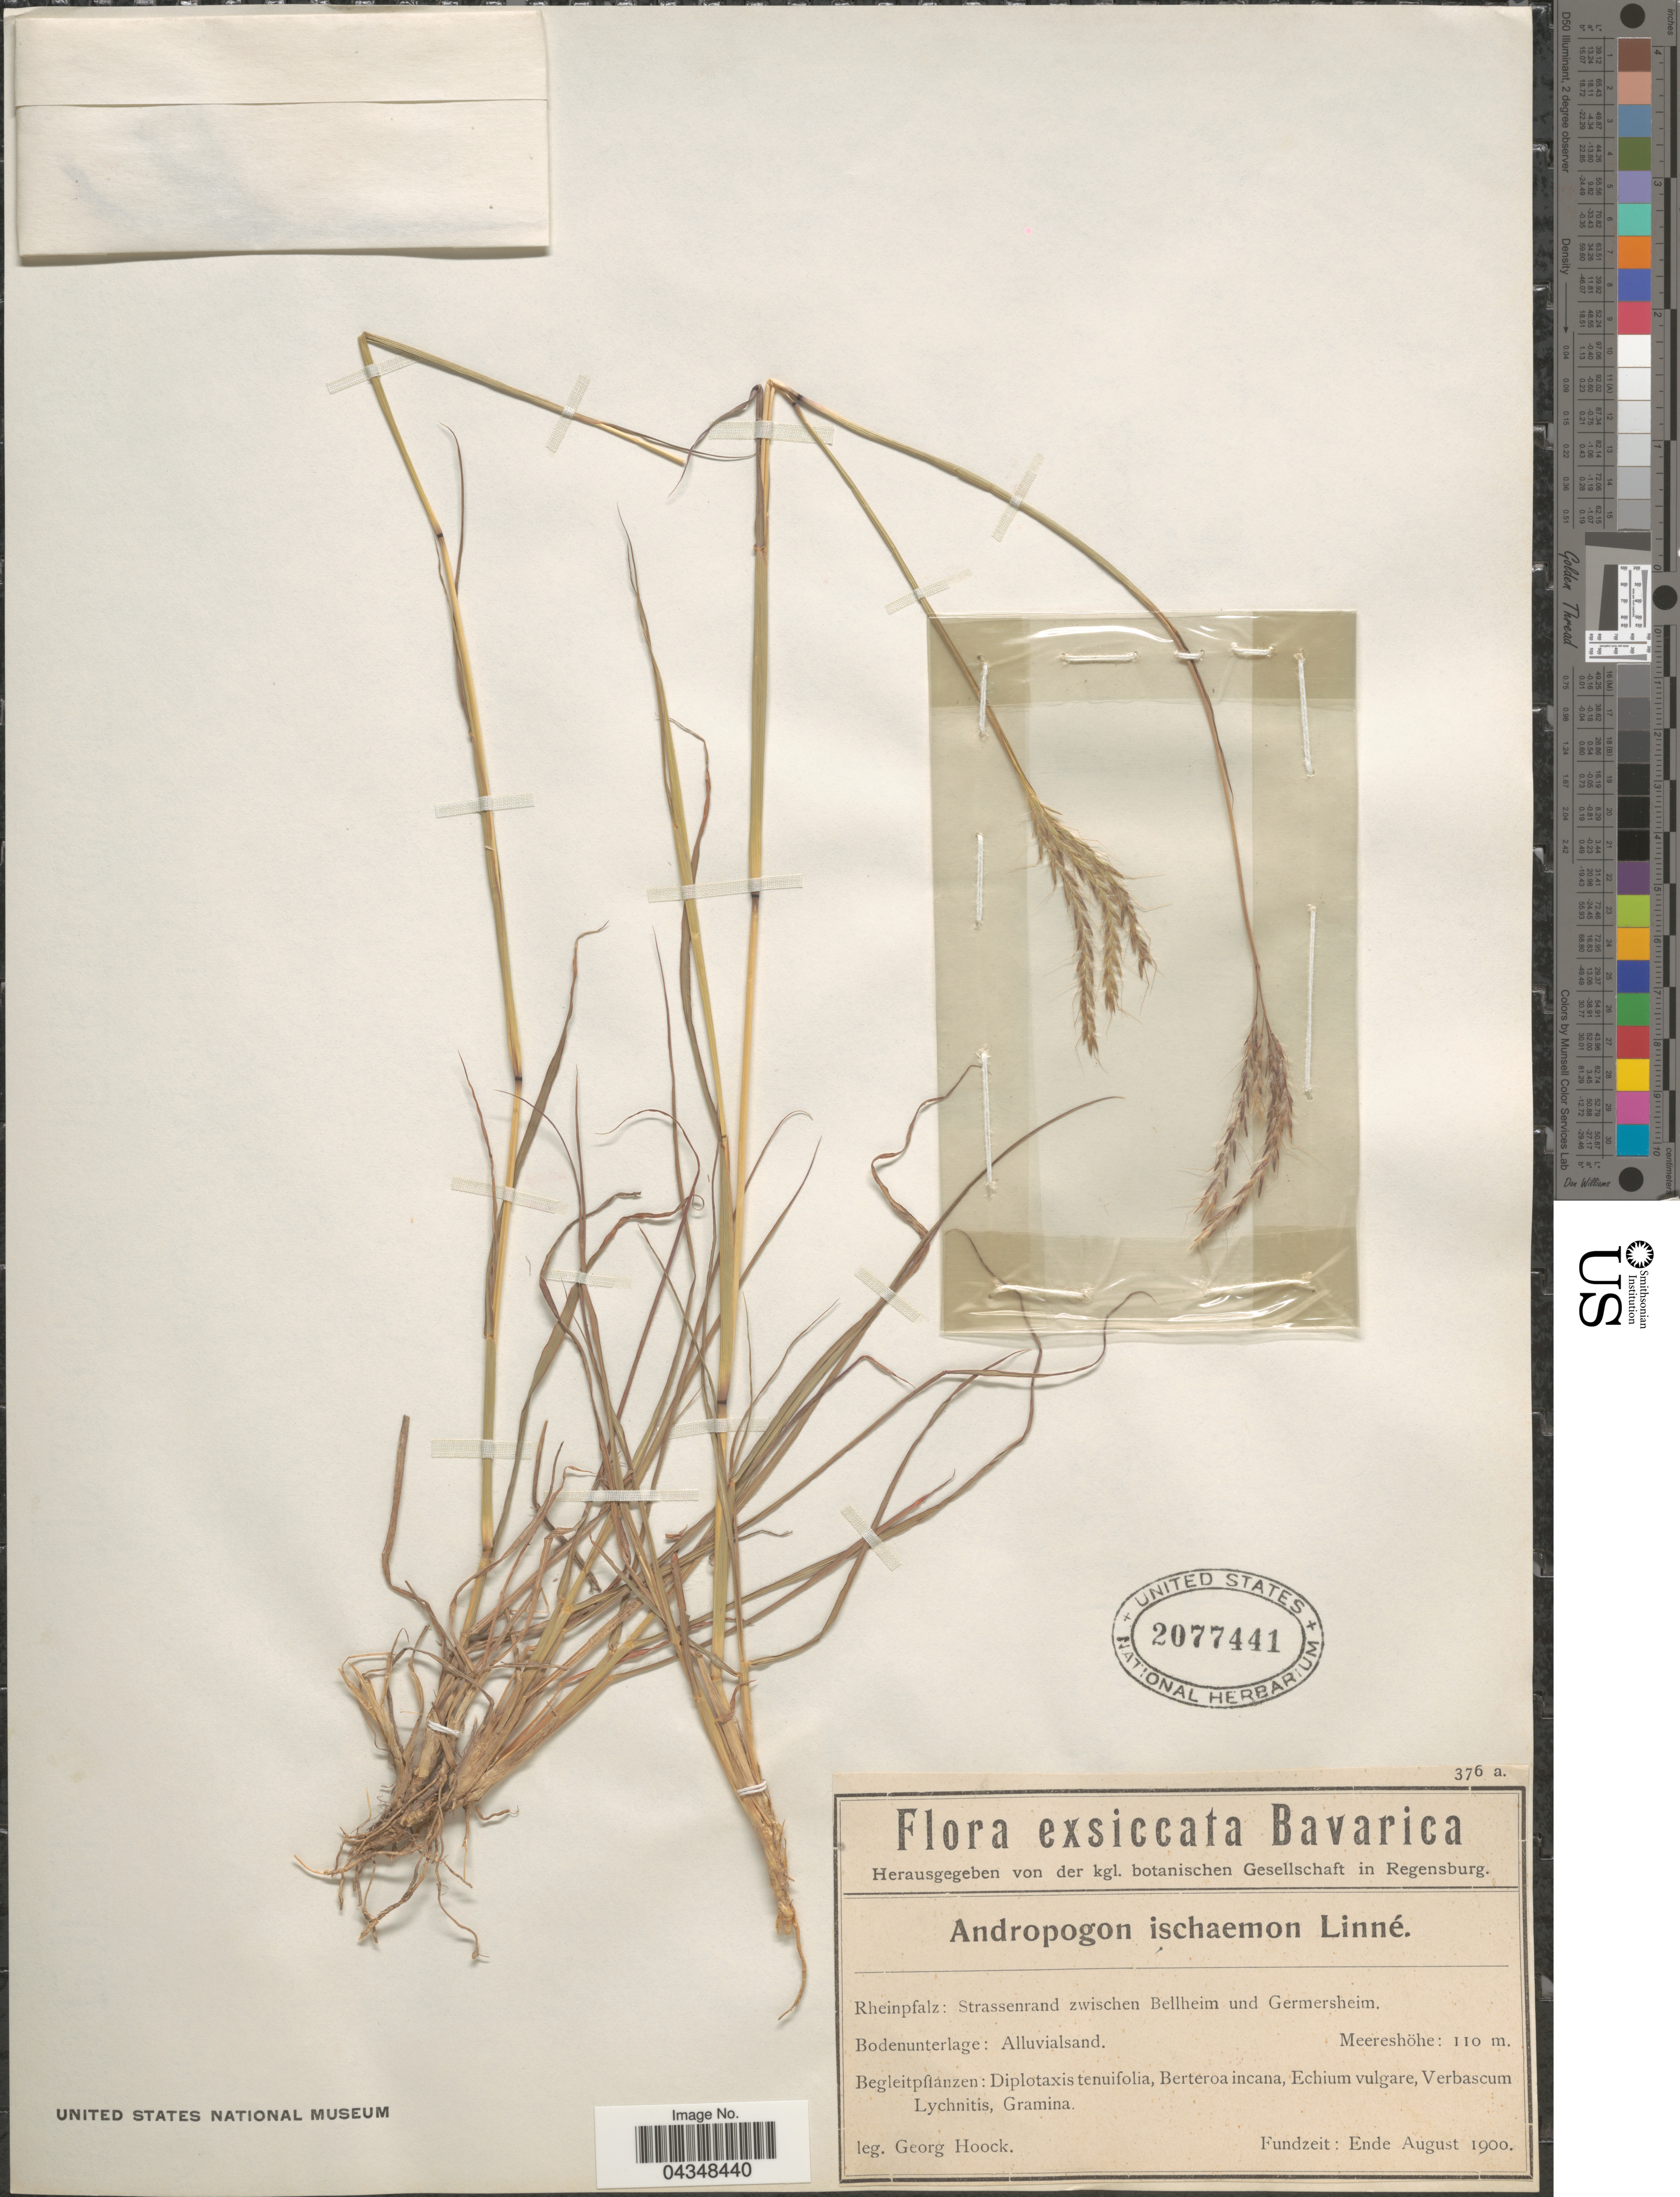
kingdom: Plantae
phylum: Tracheophyta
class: Liliopsida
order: Poales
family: Poaceae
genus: Bothriochloa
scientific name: Bothriochloa ischaemum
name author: (L.) Keng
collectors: G. Hoock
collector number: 376a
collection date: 1900-08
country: Germany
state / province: Bayern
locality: Rheinpfalz: Strassenrand zwischen Bellheim und Germersheim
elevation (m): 110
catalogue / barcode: US 2077441